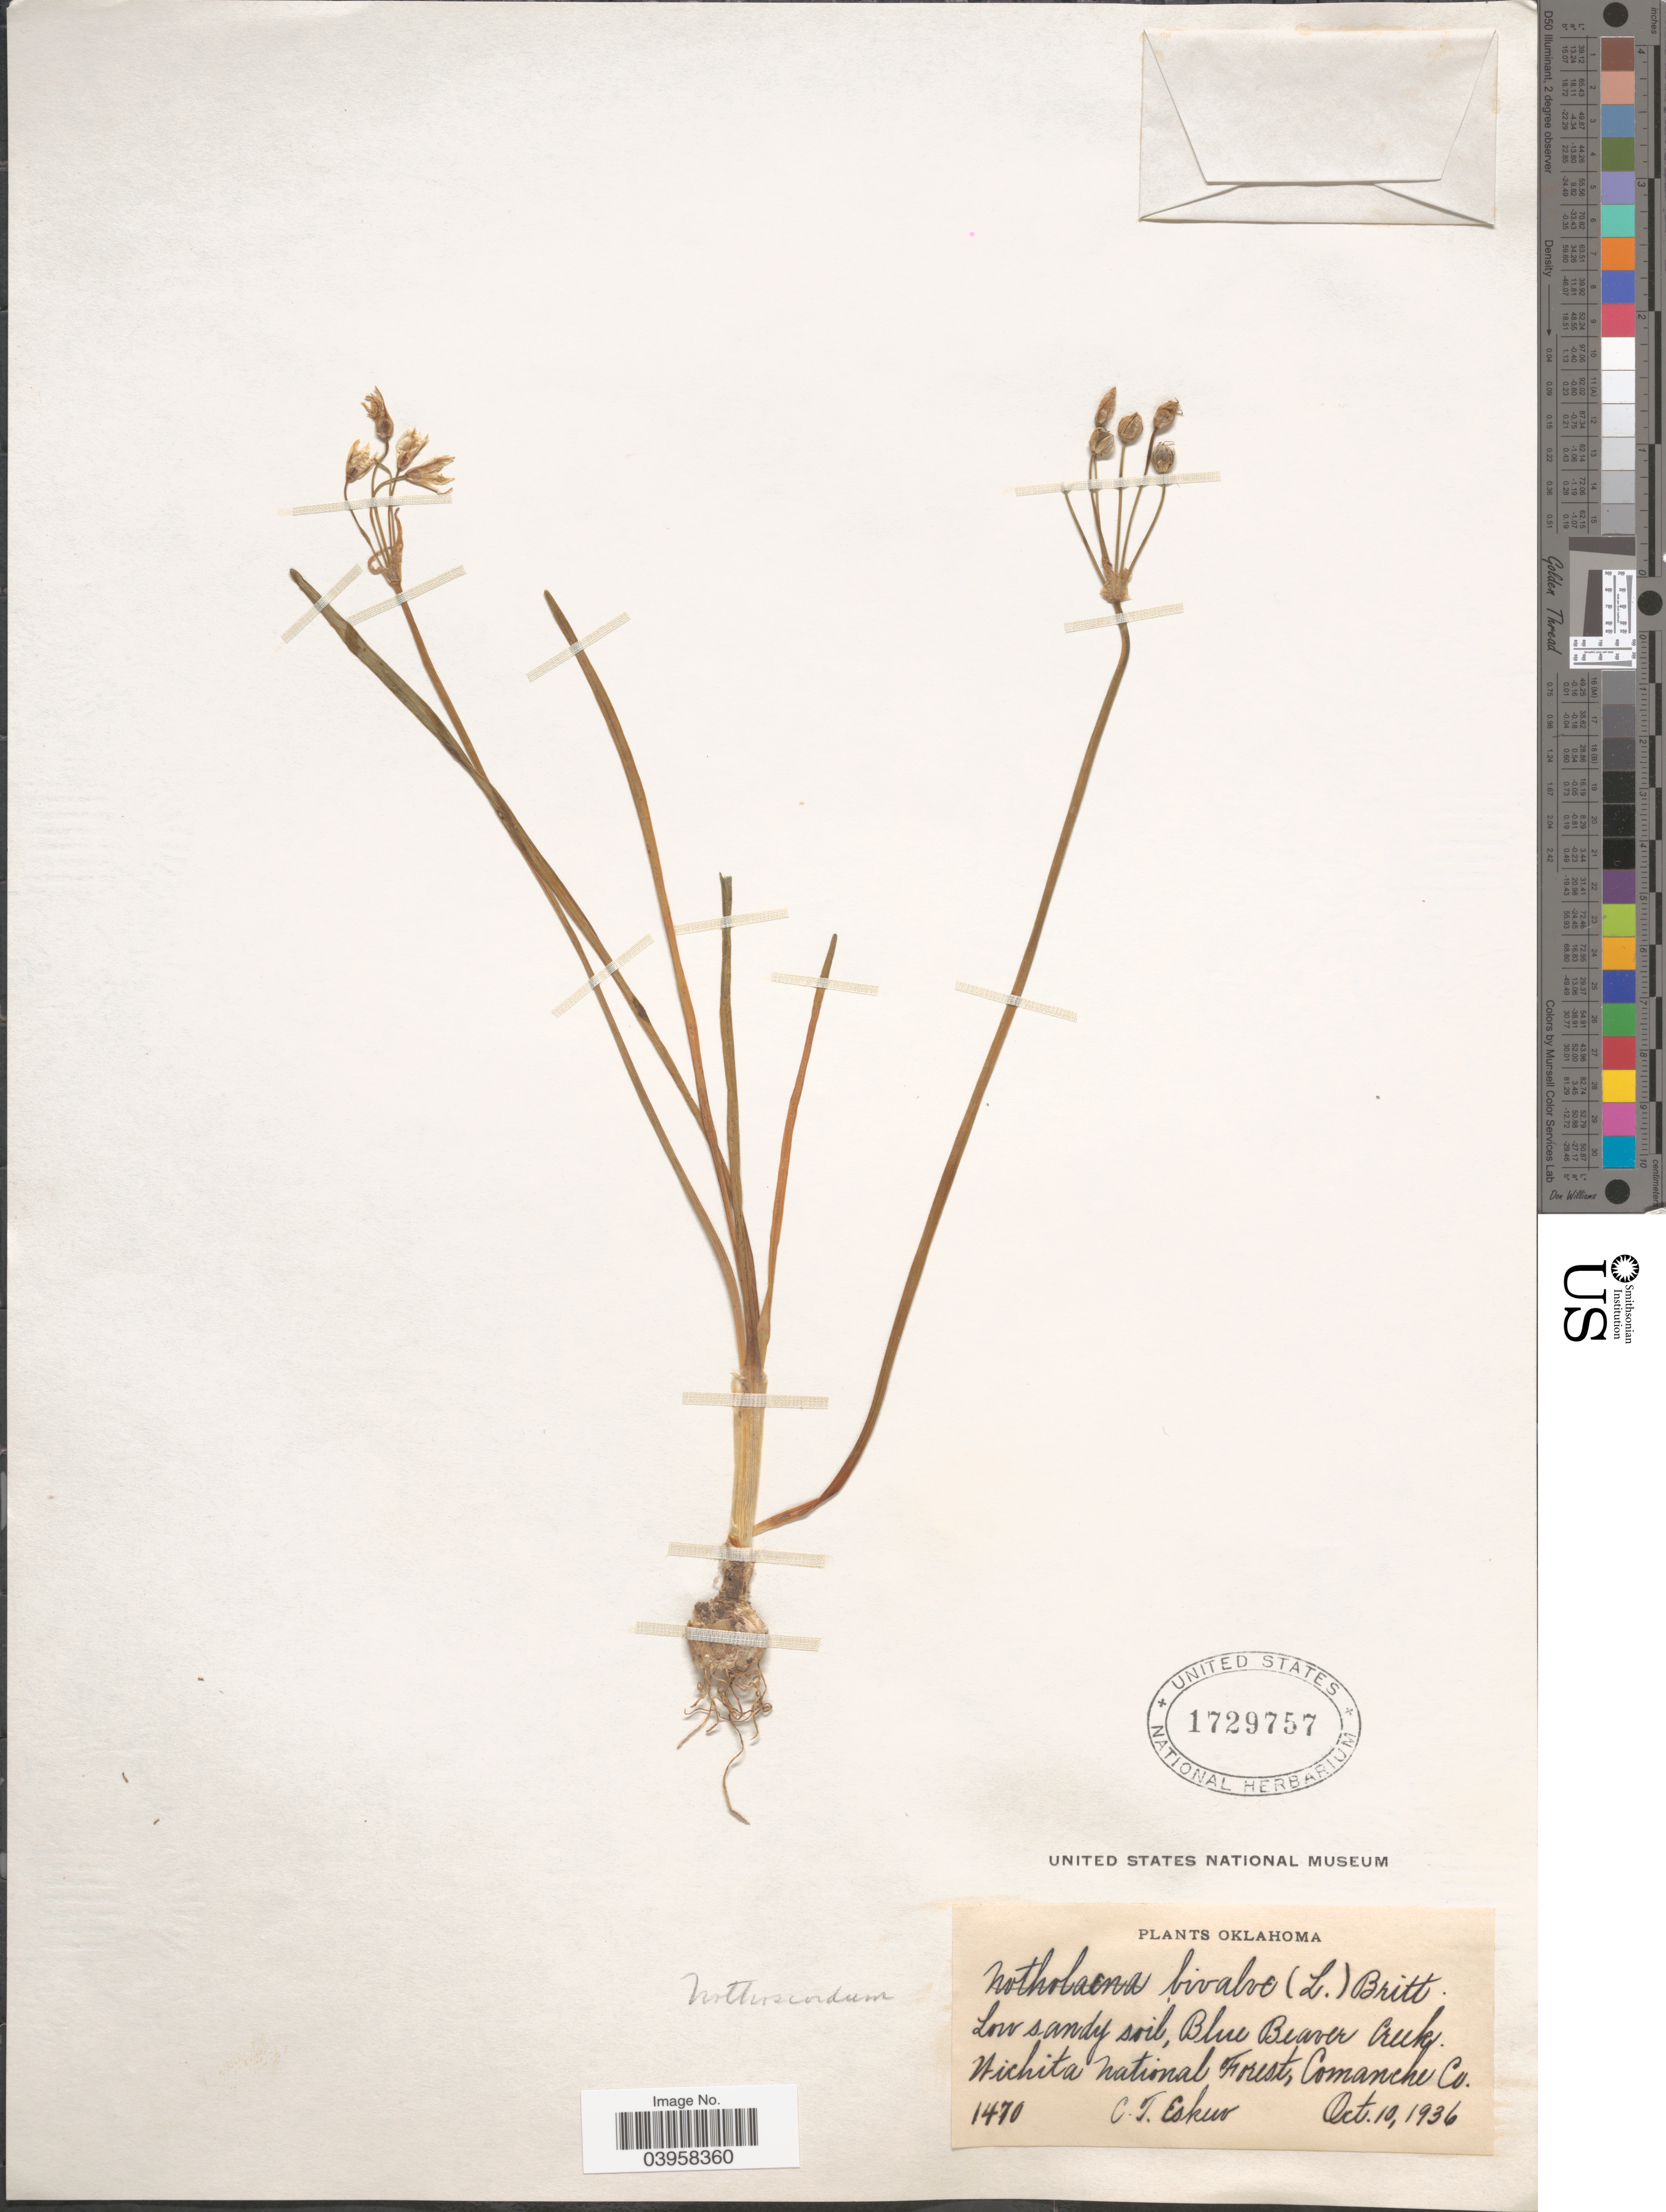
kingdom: Plantae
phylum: Tracheophyta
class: Liliopsida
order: Asparagales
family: Amaryllidaceae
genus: Nothoscordum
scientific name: Nothoscordum bivalve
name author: (L.) Britton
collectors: C. Eskew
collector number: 1470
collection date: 1936-10-10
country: United States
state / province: Oklahoma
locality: Low sandy soil, Blue Beaver Creek. Wichita National Forest, Comanche Co.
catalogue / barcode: US 1729757